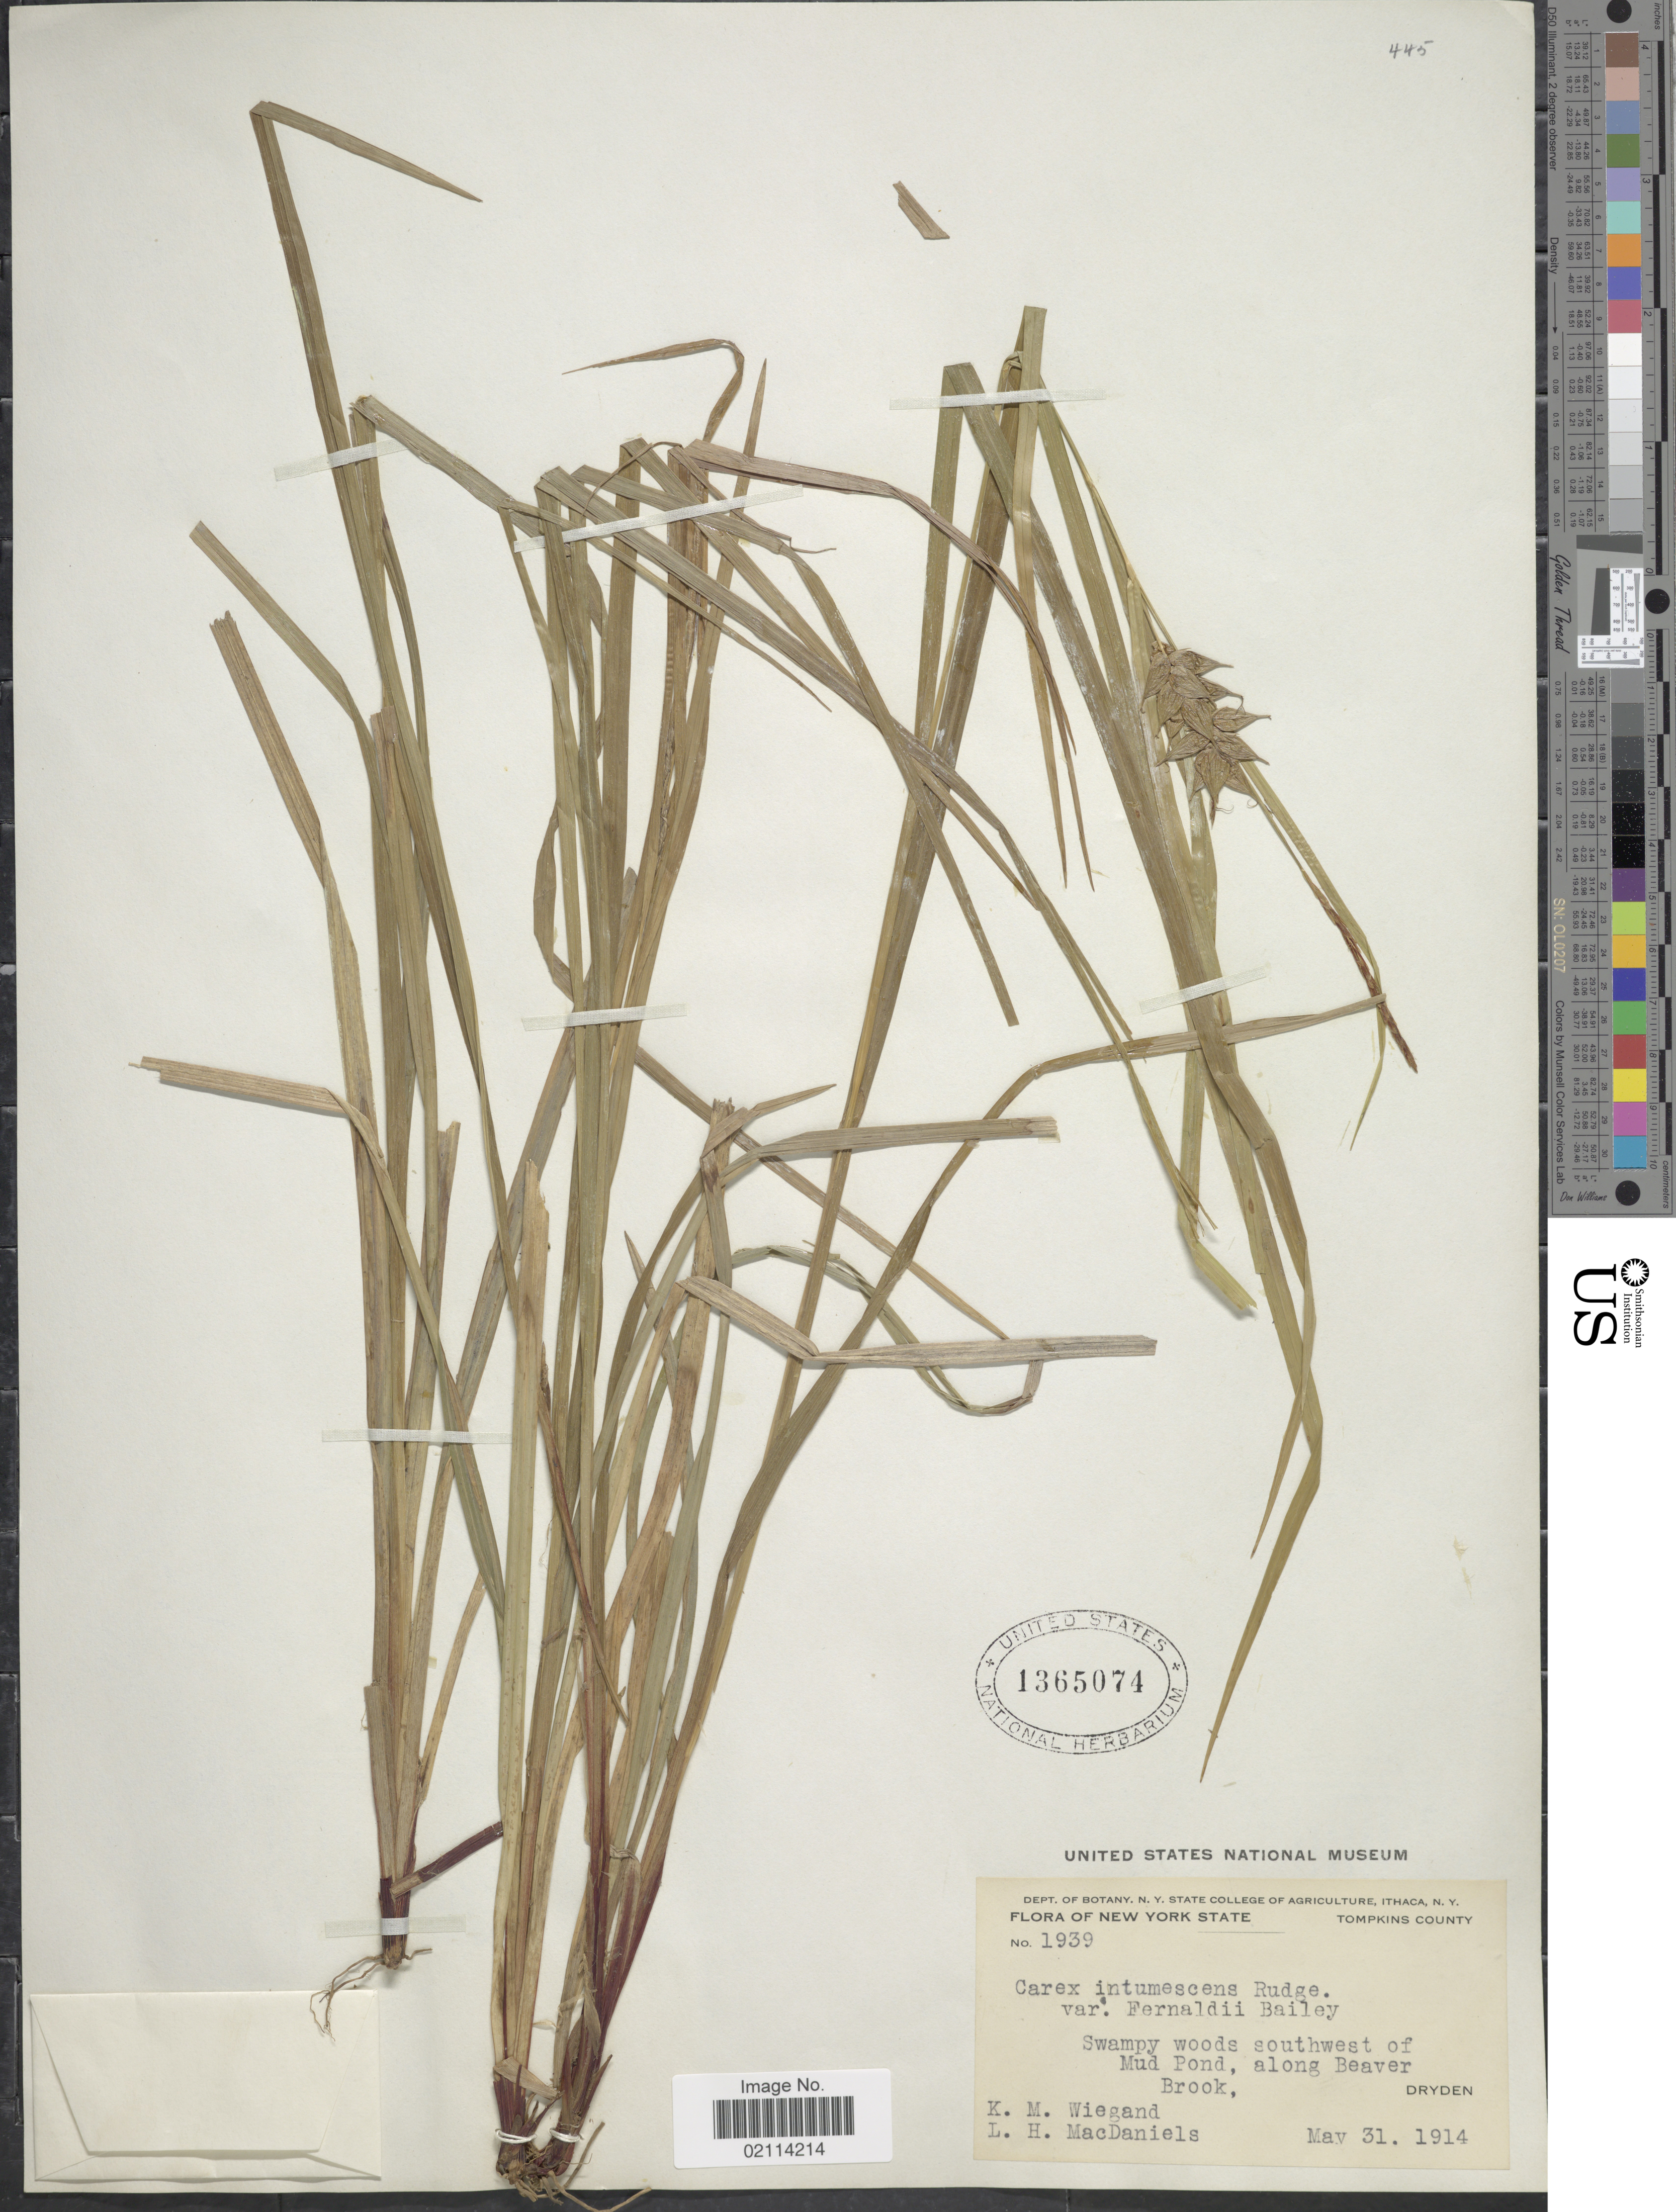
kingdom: Plantae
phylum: Tracheophyta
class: Liliopsida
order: Poales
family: Cyperaceae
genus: Carex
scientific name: Carex intumescens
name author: Rudge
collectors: K. M. Wiegand & L. H. MacDaniels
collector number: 1939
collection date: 1914-05-31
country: United States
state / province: New York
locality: Tompkins County, swampy woods southwest of Mud Pond, along Beaver Brook, Dryden.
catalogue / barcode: US 1365074